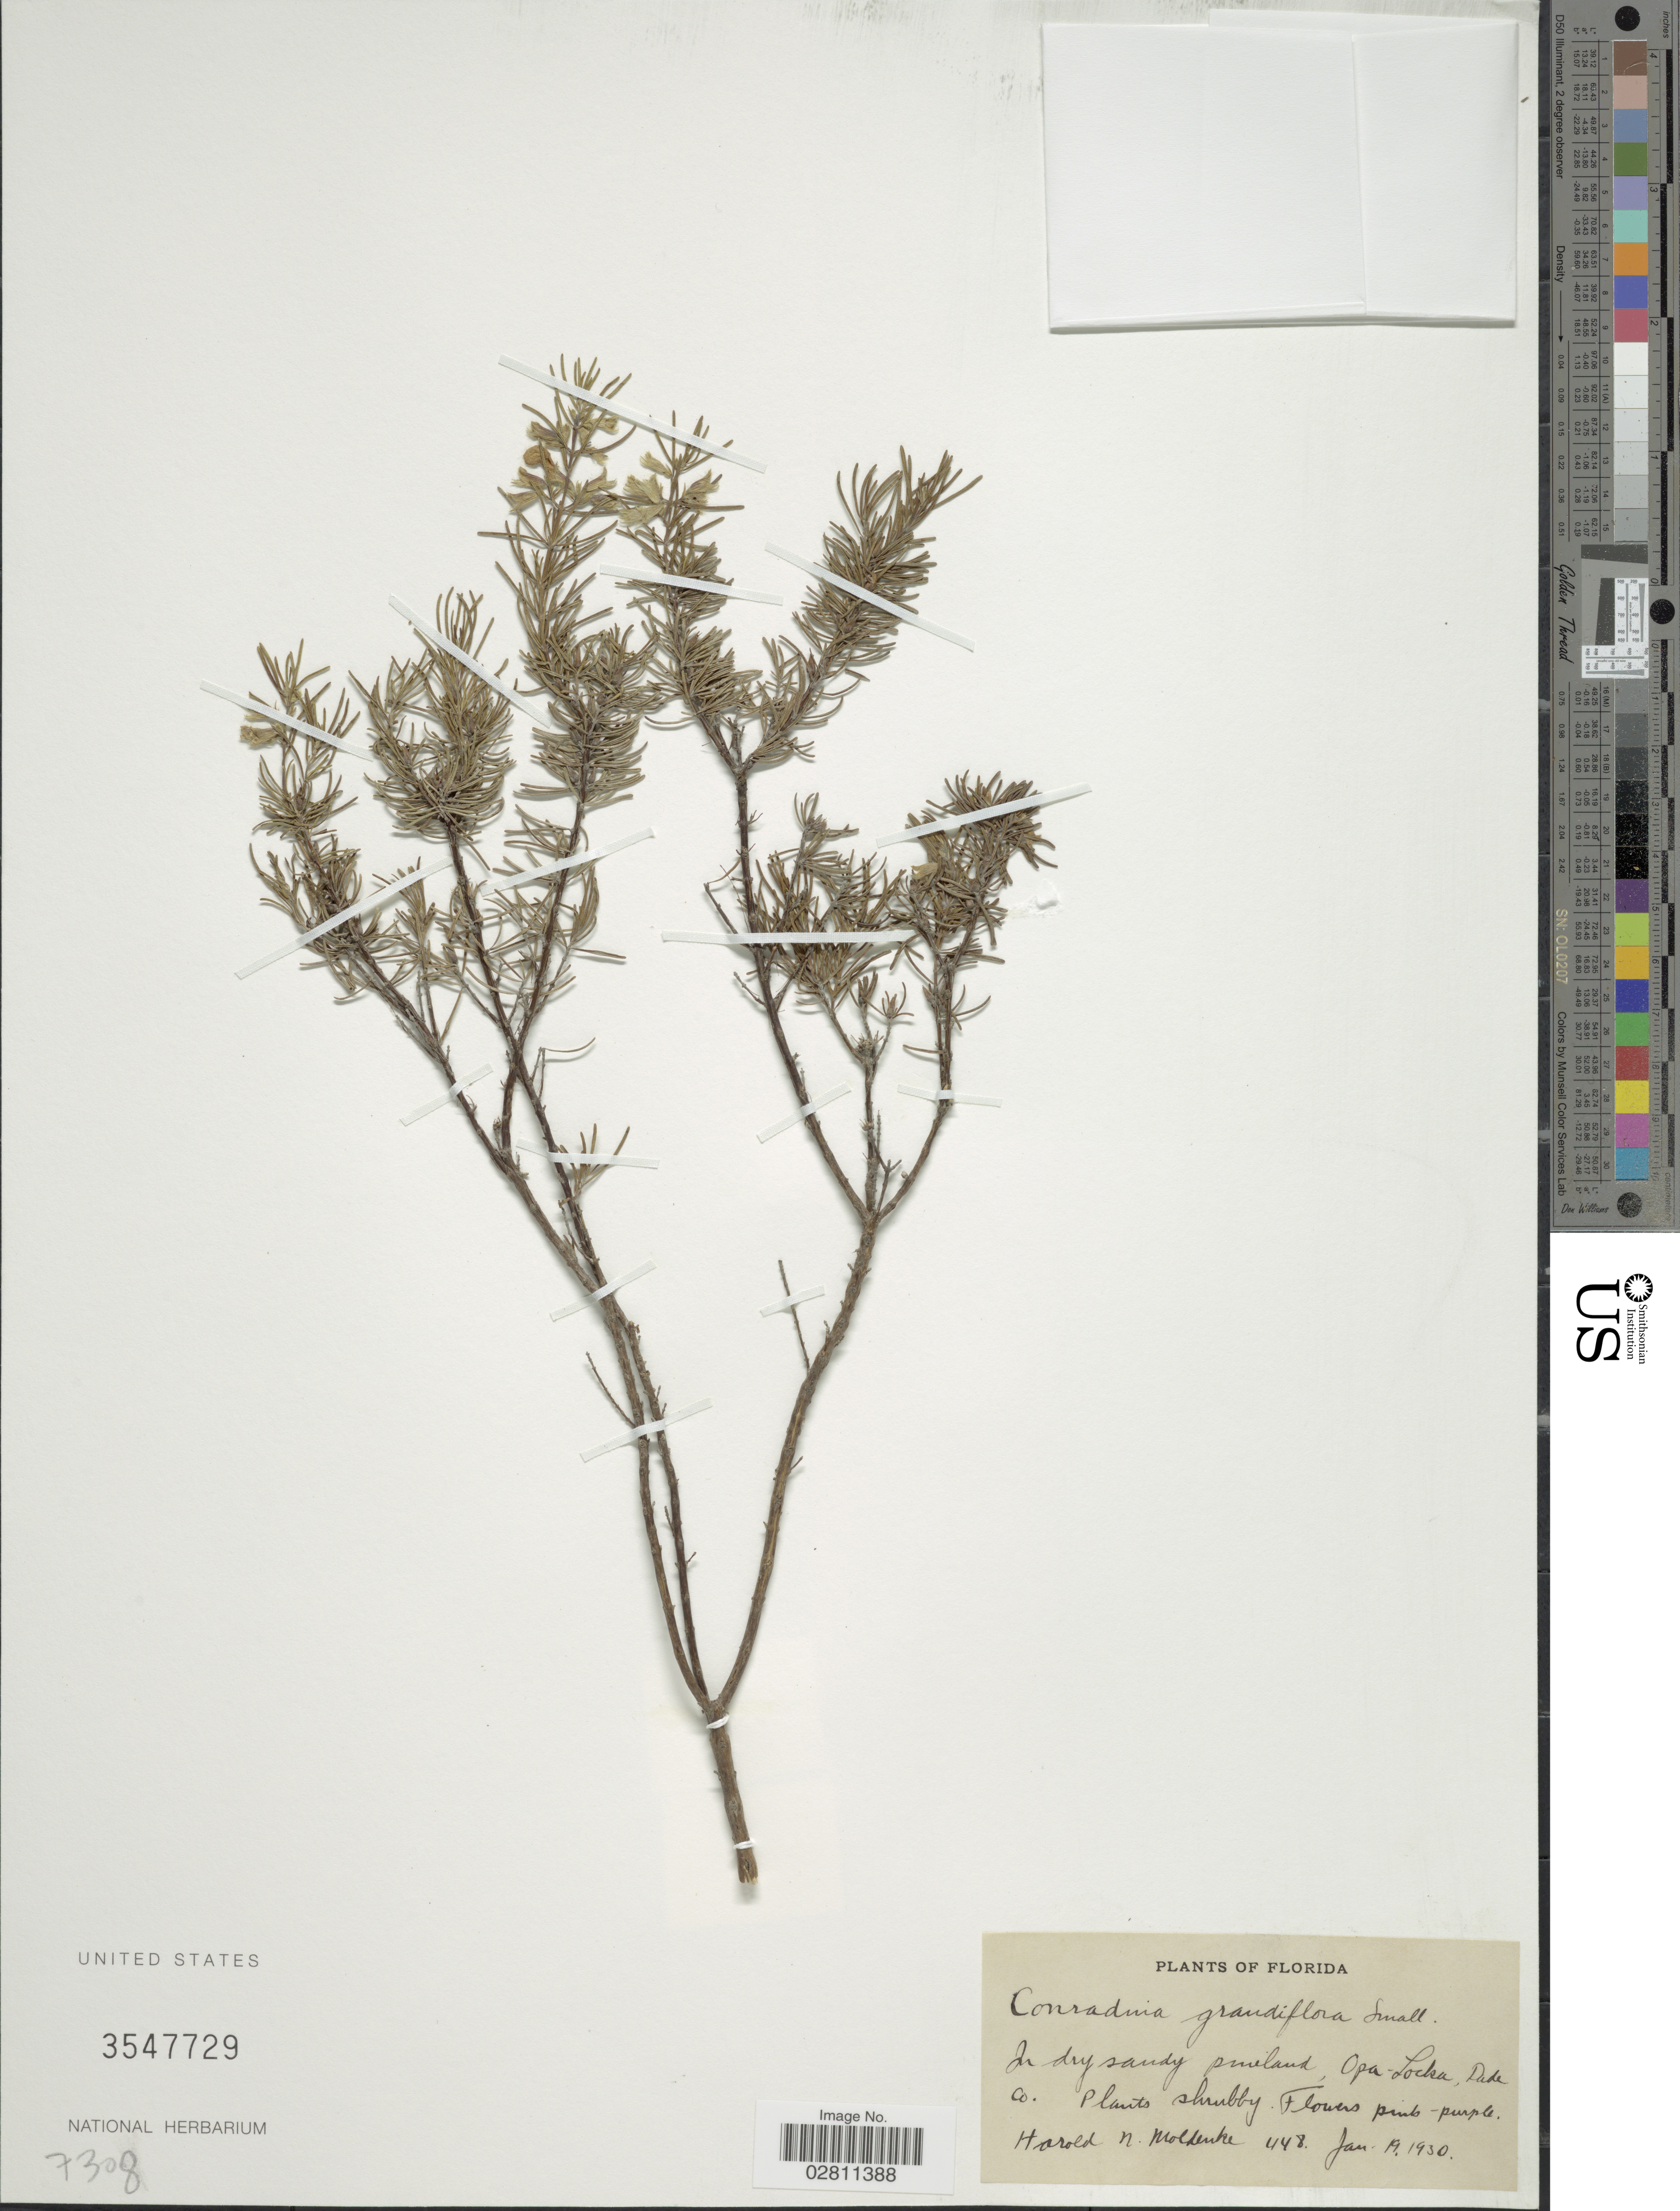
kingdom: Plantae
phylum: Tracheophyta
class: Magnoliopsida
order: Lamiales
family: Lamiaceae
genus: Conradina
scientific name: Conradina grandiflora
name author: Small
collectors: H. N. Moldenke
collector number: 448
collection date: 1930-01-19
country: United States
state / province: Florida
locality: In dry sandy pineland, Opa-Locka, Dade Co.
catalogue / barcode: US 3547729